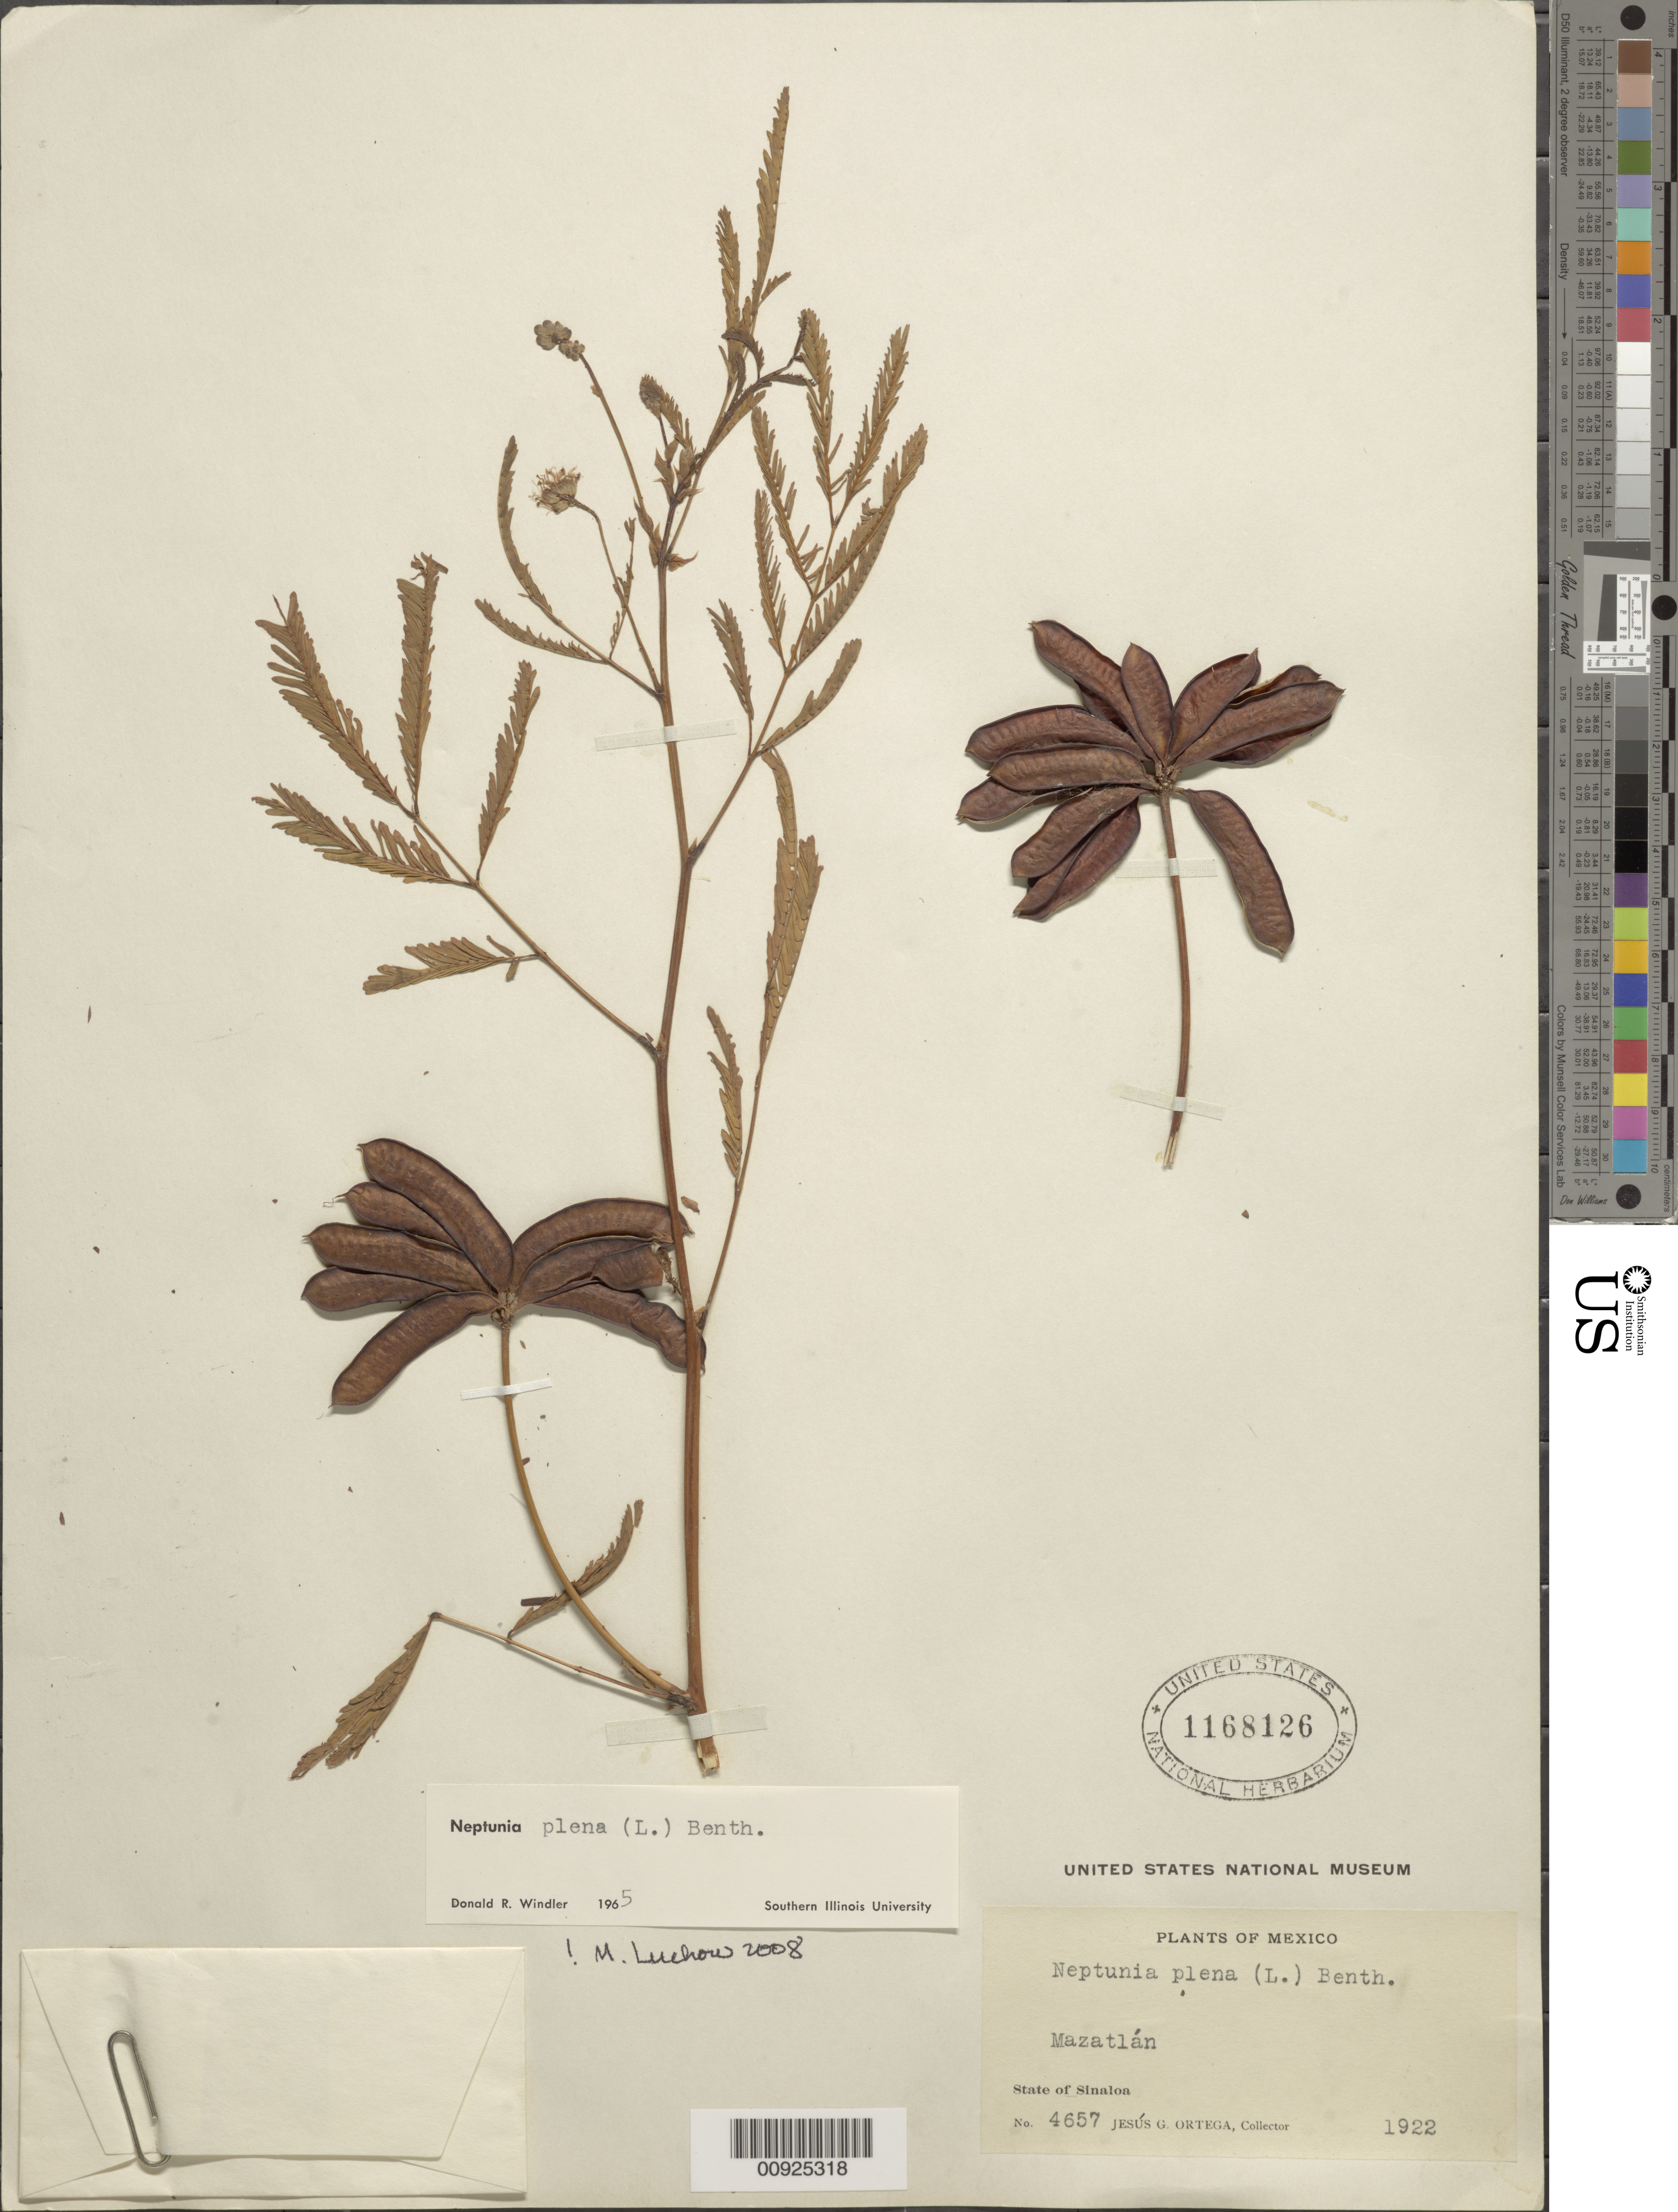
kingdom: Plantae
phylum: Tracheophyta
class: Magnoliopsida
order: Fabales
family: Fabaceae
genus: Neptunia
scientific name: Neptunia plena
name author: (L.) Benth.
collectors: J. Ortega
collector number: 4657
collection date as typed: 1922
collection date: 1922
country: Mexico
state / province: Sinaloa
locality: Mazatlán, State of Sinaloa.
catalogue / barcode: US 1168126